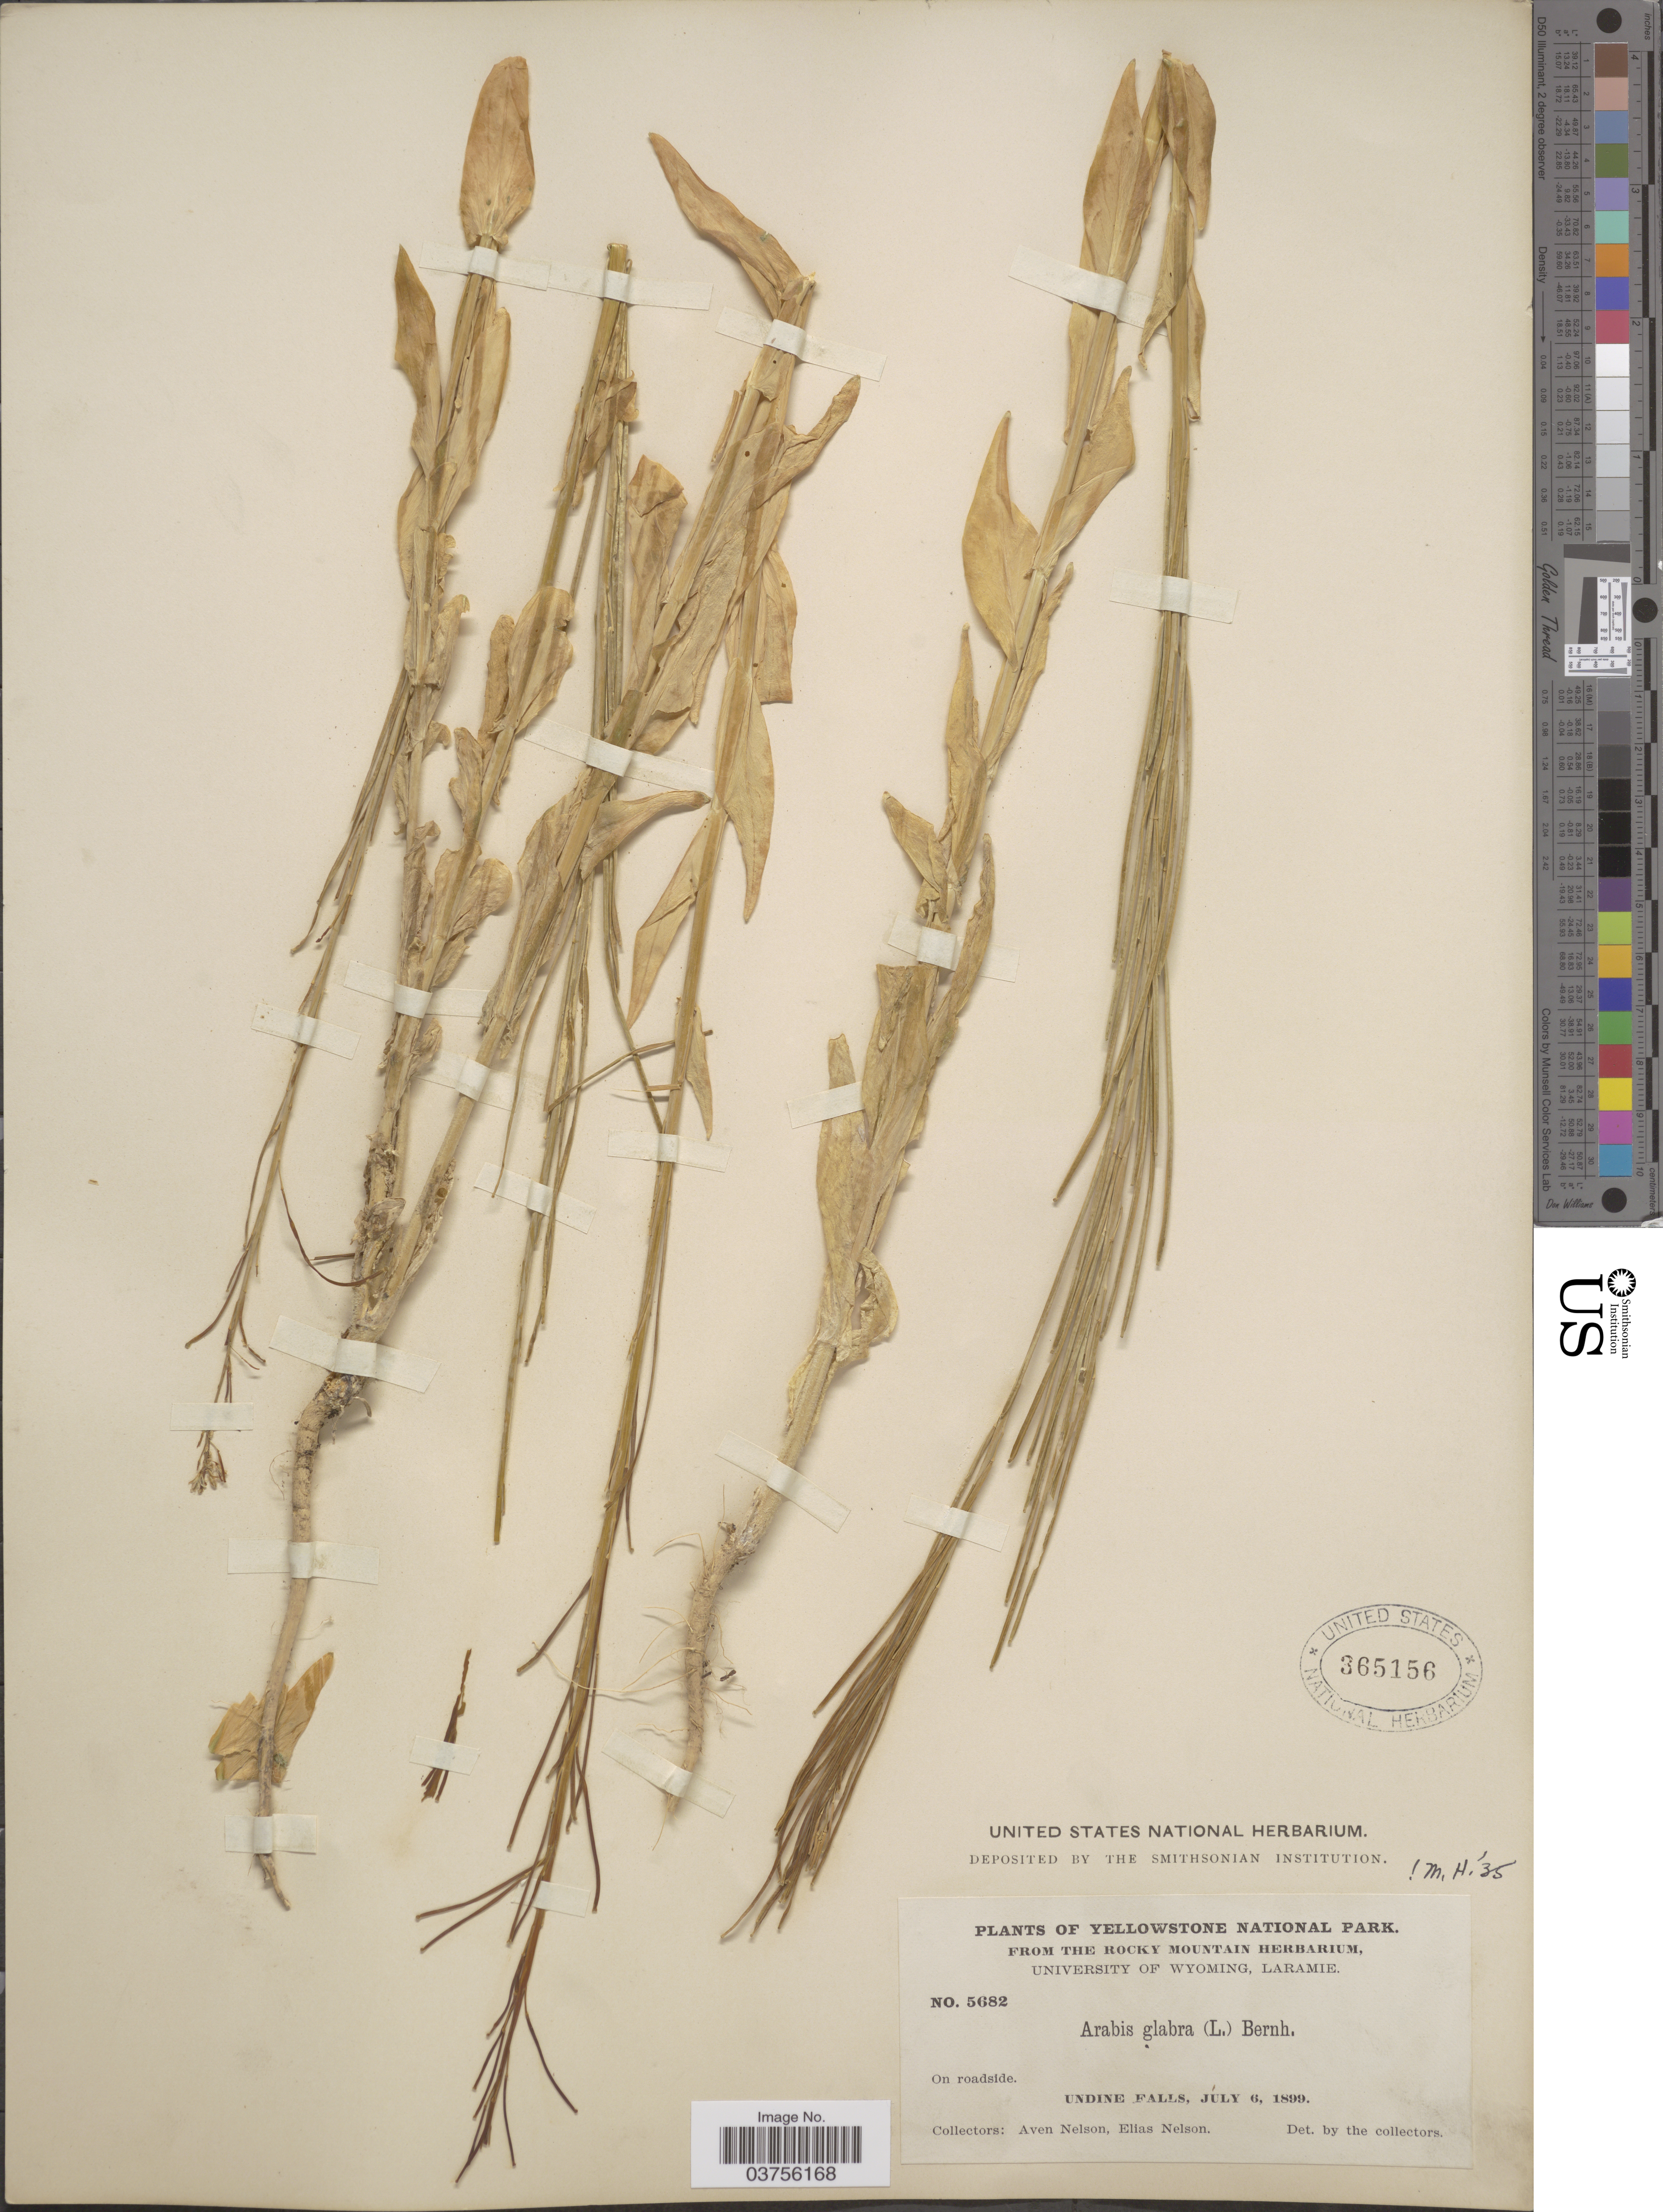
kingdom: Plantae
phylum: Tracheophyta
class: Magnoliopsida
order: Brassicales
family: Brassicaceae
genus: Turritis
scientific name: Turritis glabra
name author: L.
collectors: A. Nelson & E. Nelson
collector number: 5682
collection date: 1899-07-06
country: United States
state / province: Wyoming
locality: Yellowstone National Park. Undine Falls.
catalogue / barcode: US 365156